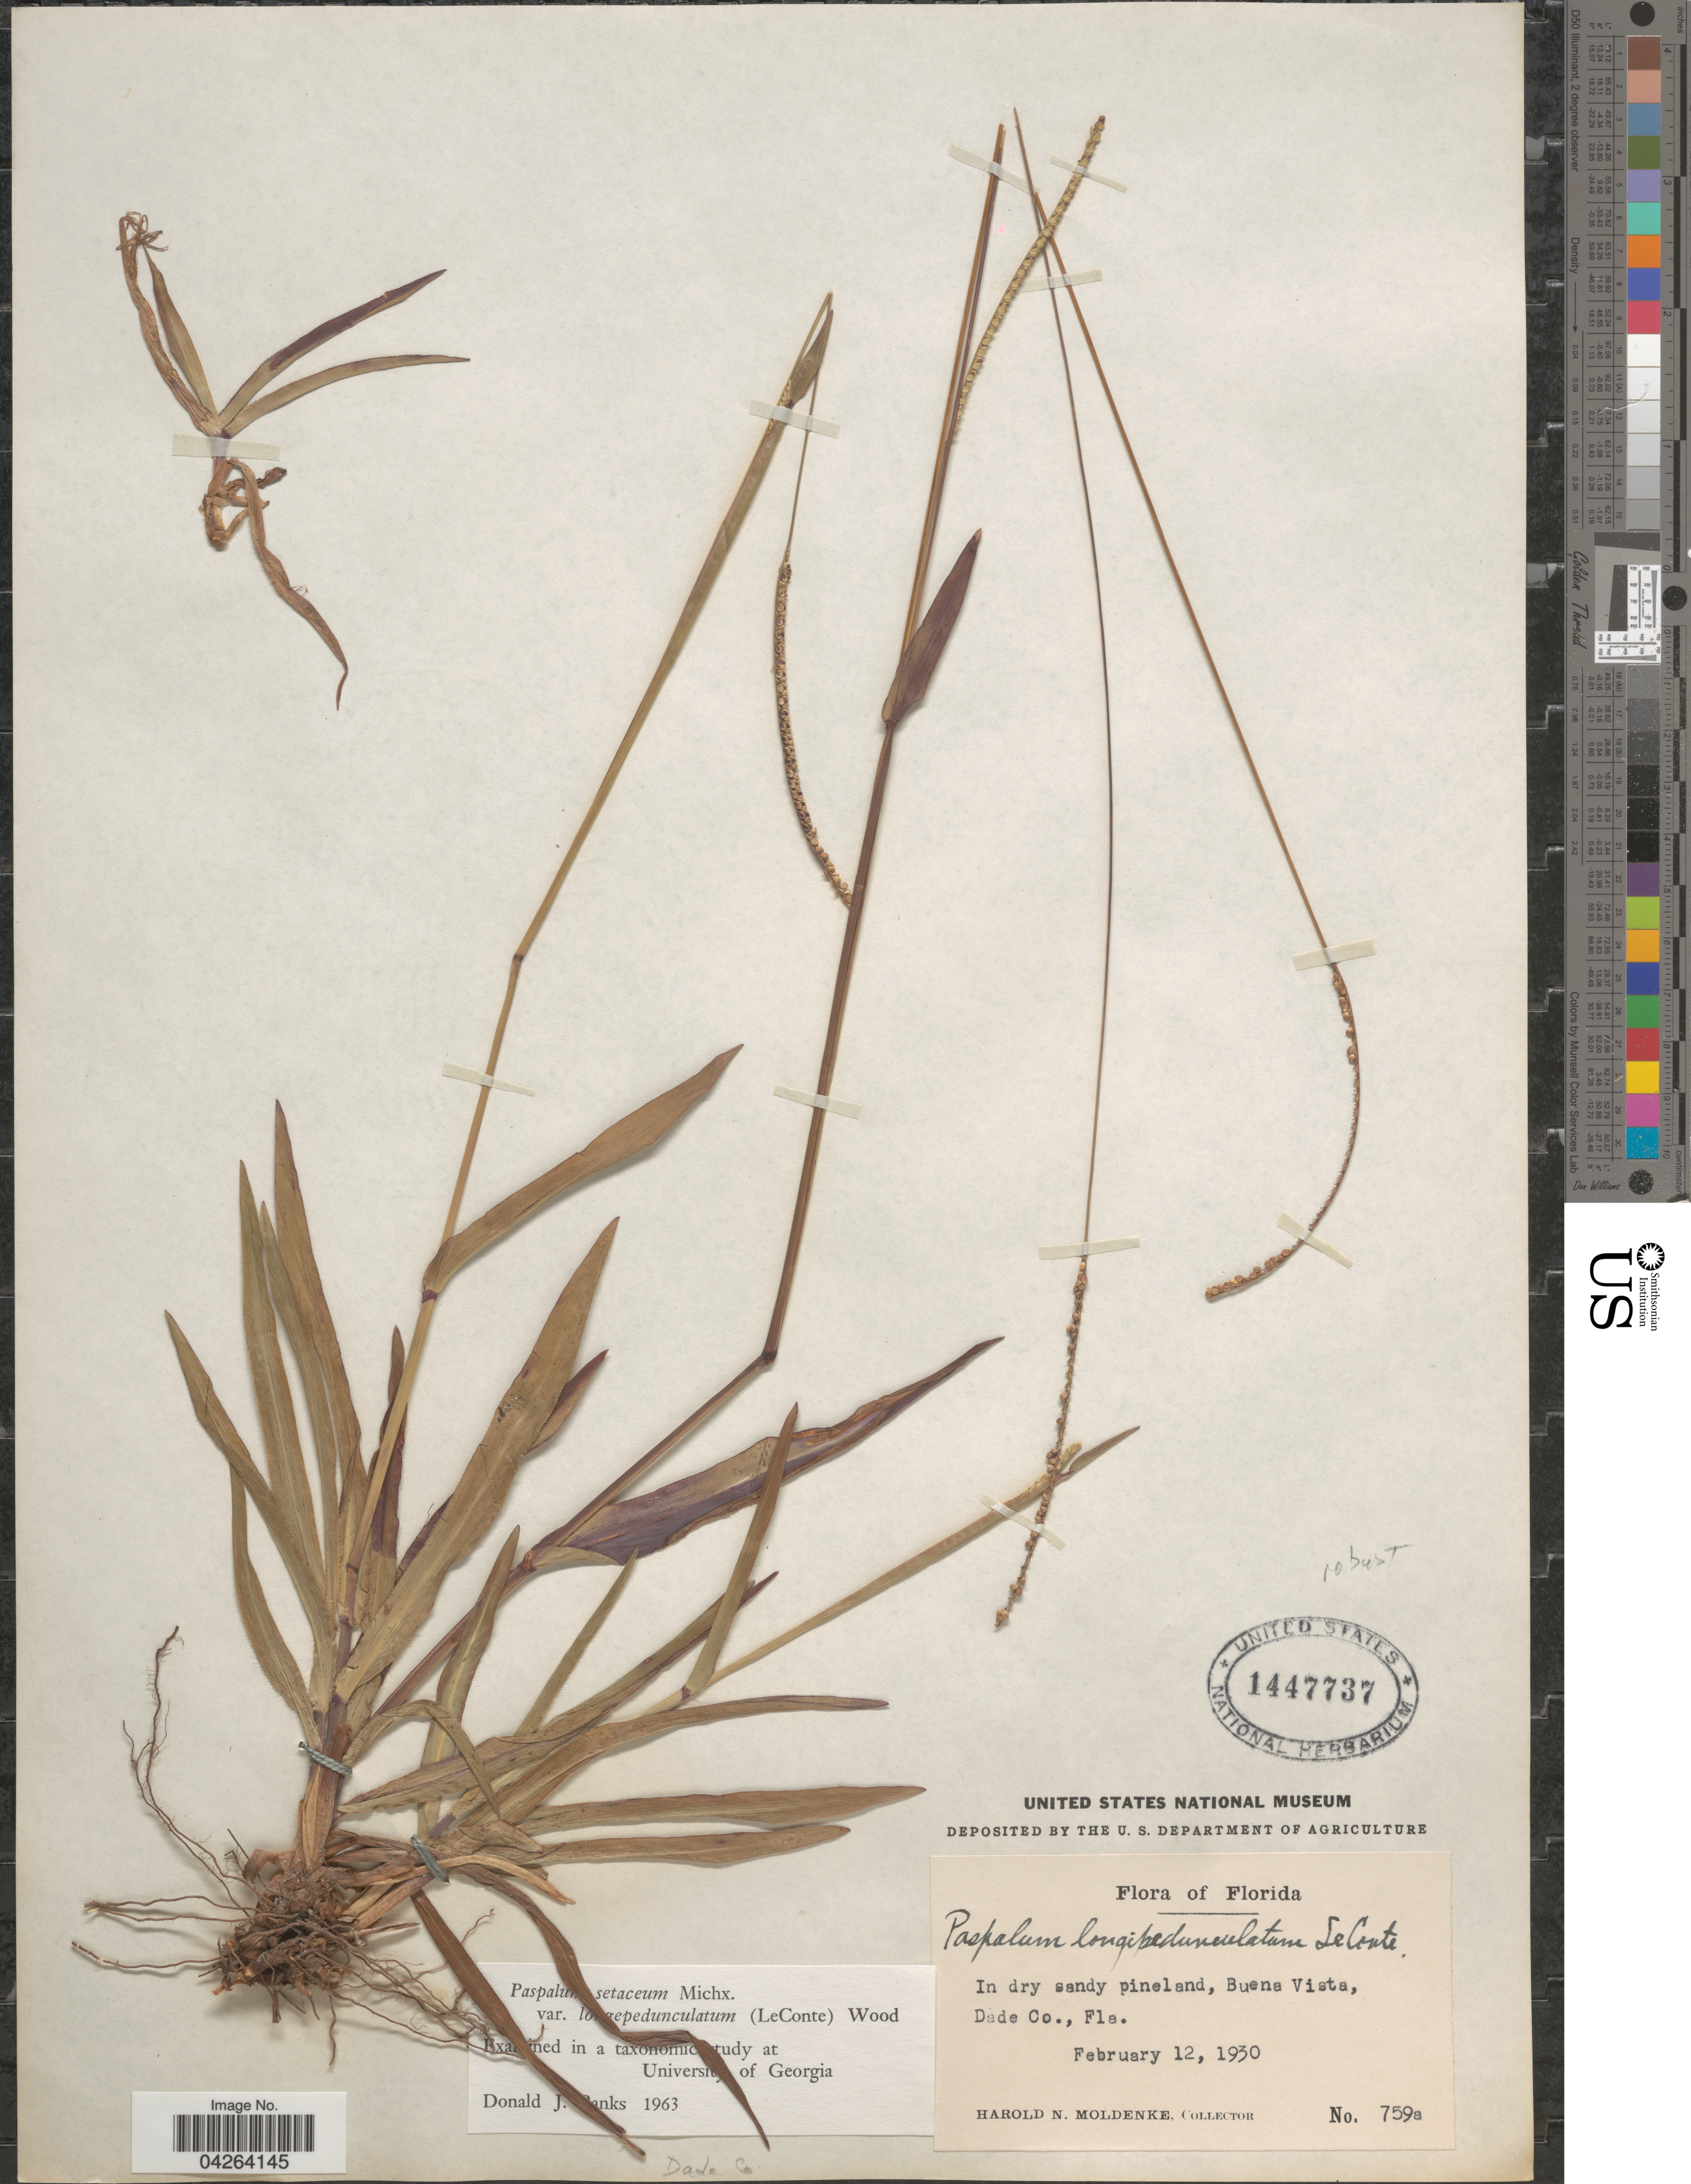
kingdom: Plantae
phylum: Tracheophyta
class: Liliopsida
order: Poales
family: Poaceae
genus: Paspalum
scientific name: Paspalum setaceum var. longipedunculatum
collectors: H. N. Moldenke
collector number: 759a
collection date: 1930-02-12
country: United States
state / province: Florida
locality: In dry sandy pineland, Buena Vista, Dade Co.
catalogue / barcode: US 1447737